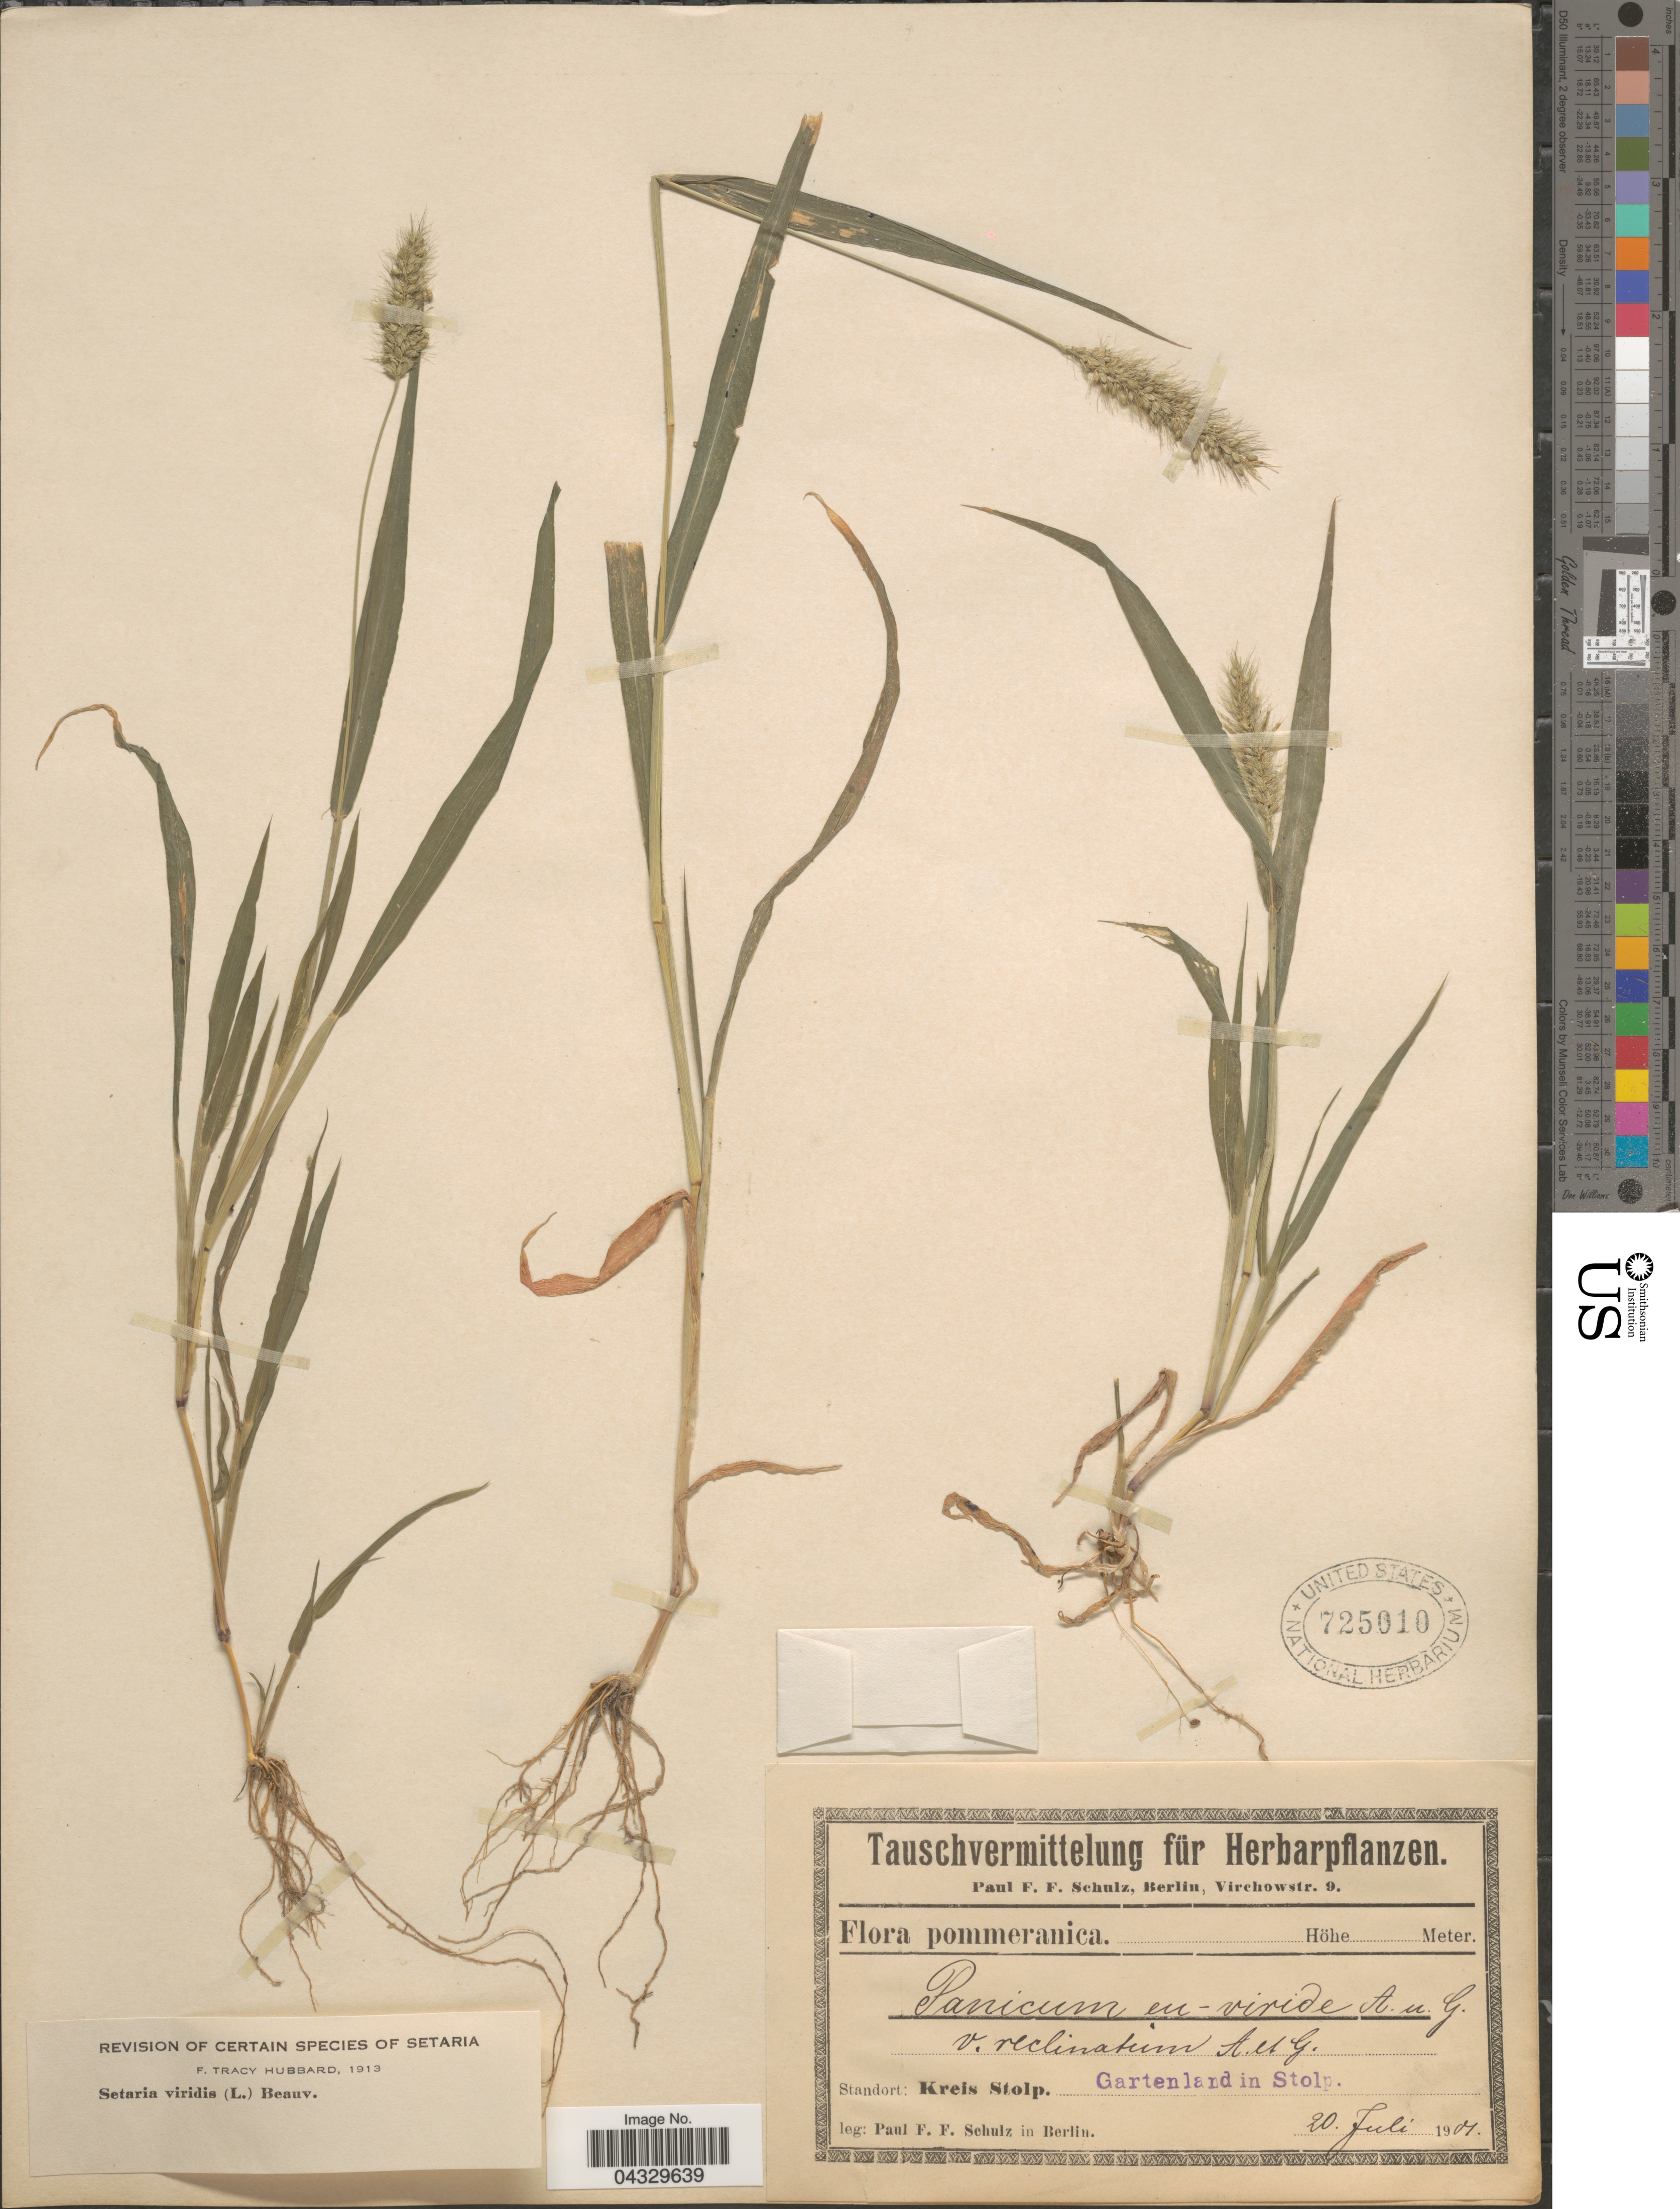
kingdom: Plantae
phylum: Tracheophyta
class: Liliopsida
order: Poales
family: Poaceae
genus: Setaria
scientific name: Setaria viridis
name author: (L.) P. Beauv.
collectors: P. F. Schulz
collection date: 1901-07-20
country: Poland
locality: Pommeranica. Kreis Stolp. Gartenland in Stolp.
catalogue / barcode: US 725010